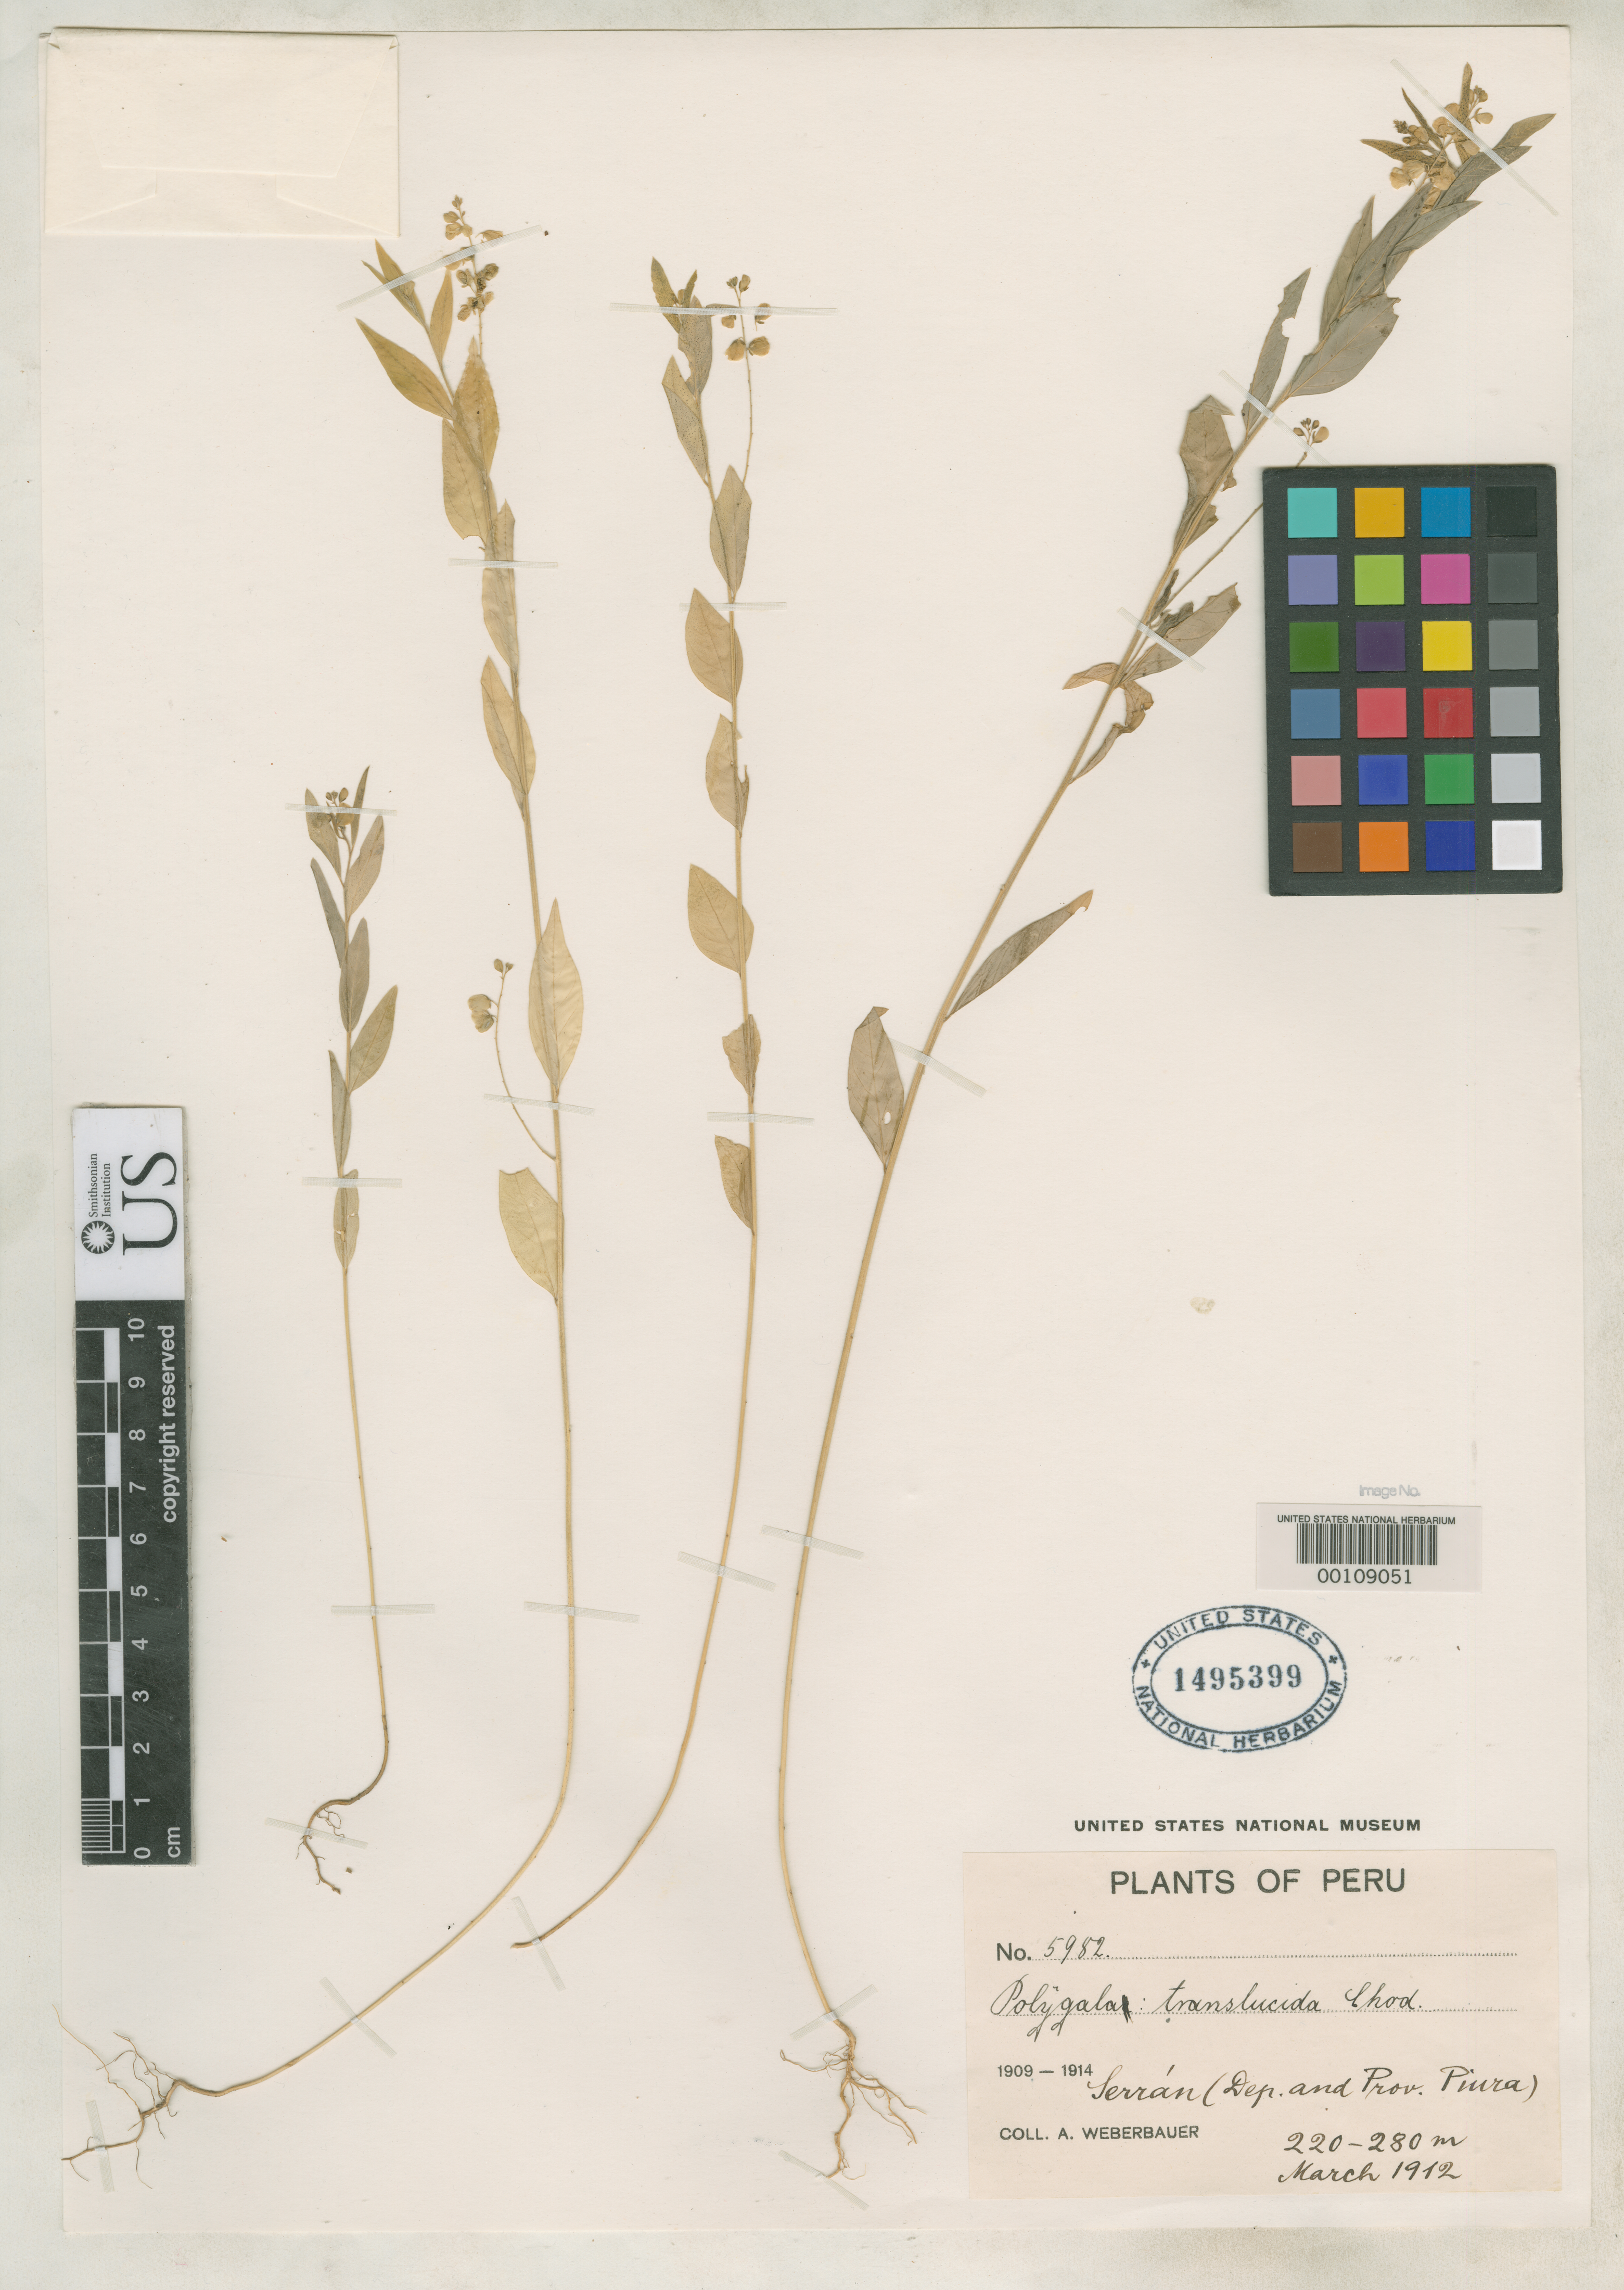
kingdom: Plantae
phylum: Tracheophyta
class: Magnoliopsida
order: Fabales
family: Polygalaceae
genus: Polygala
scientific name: Polygala translucida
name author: Chodat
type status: Isotype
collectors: A. Weberbauer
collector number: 5982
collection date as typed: Mar 1912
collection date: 1912-03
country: Peru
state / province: Piura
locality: Serran.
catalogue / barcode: US 1495399